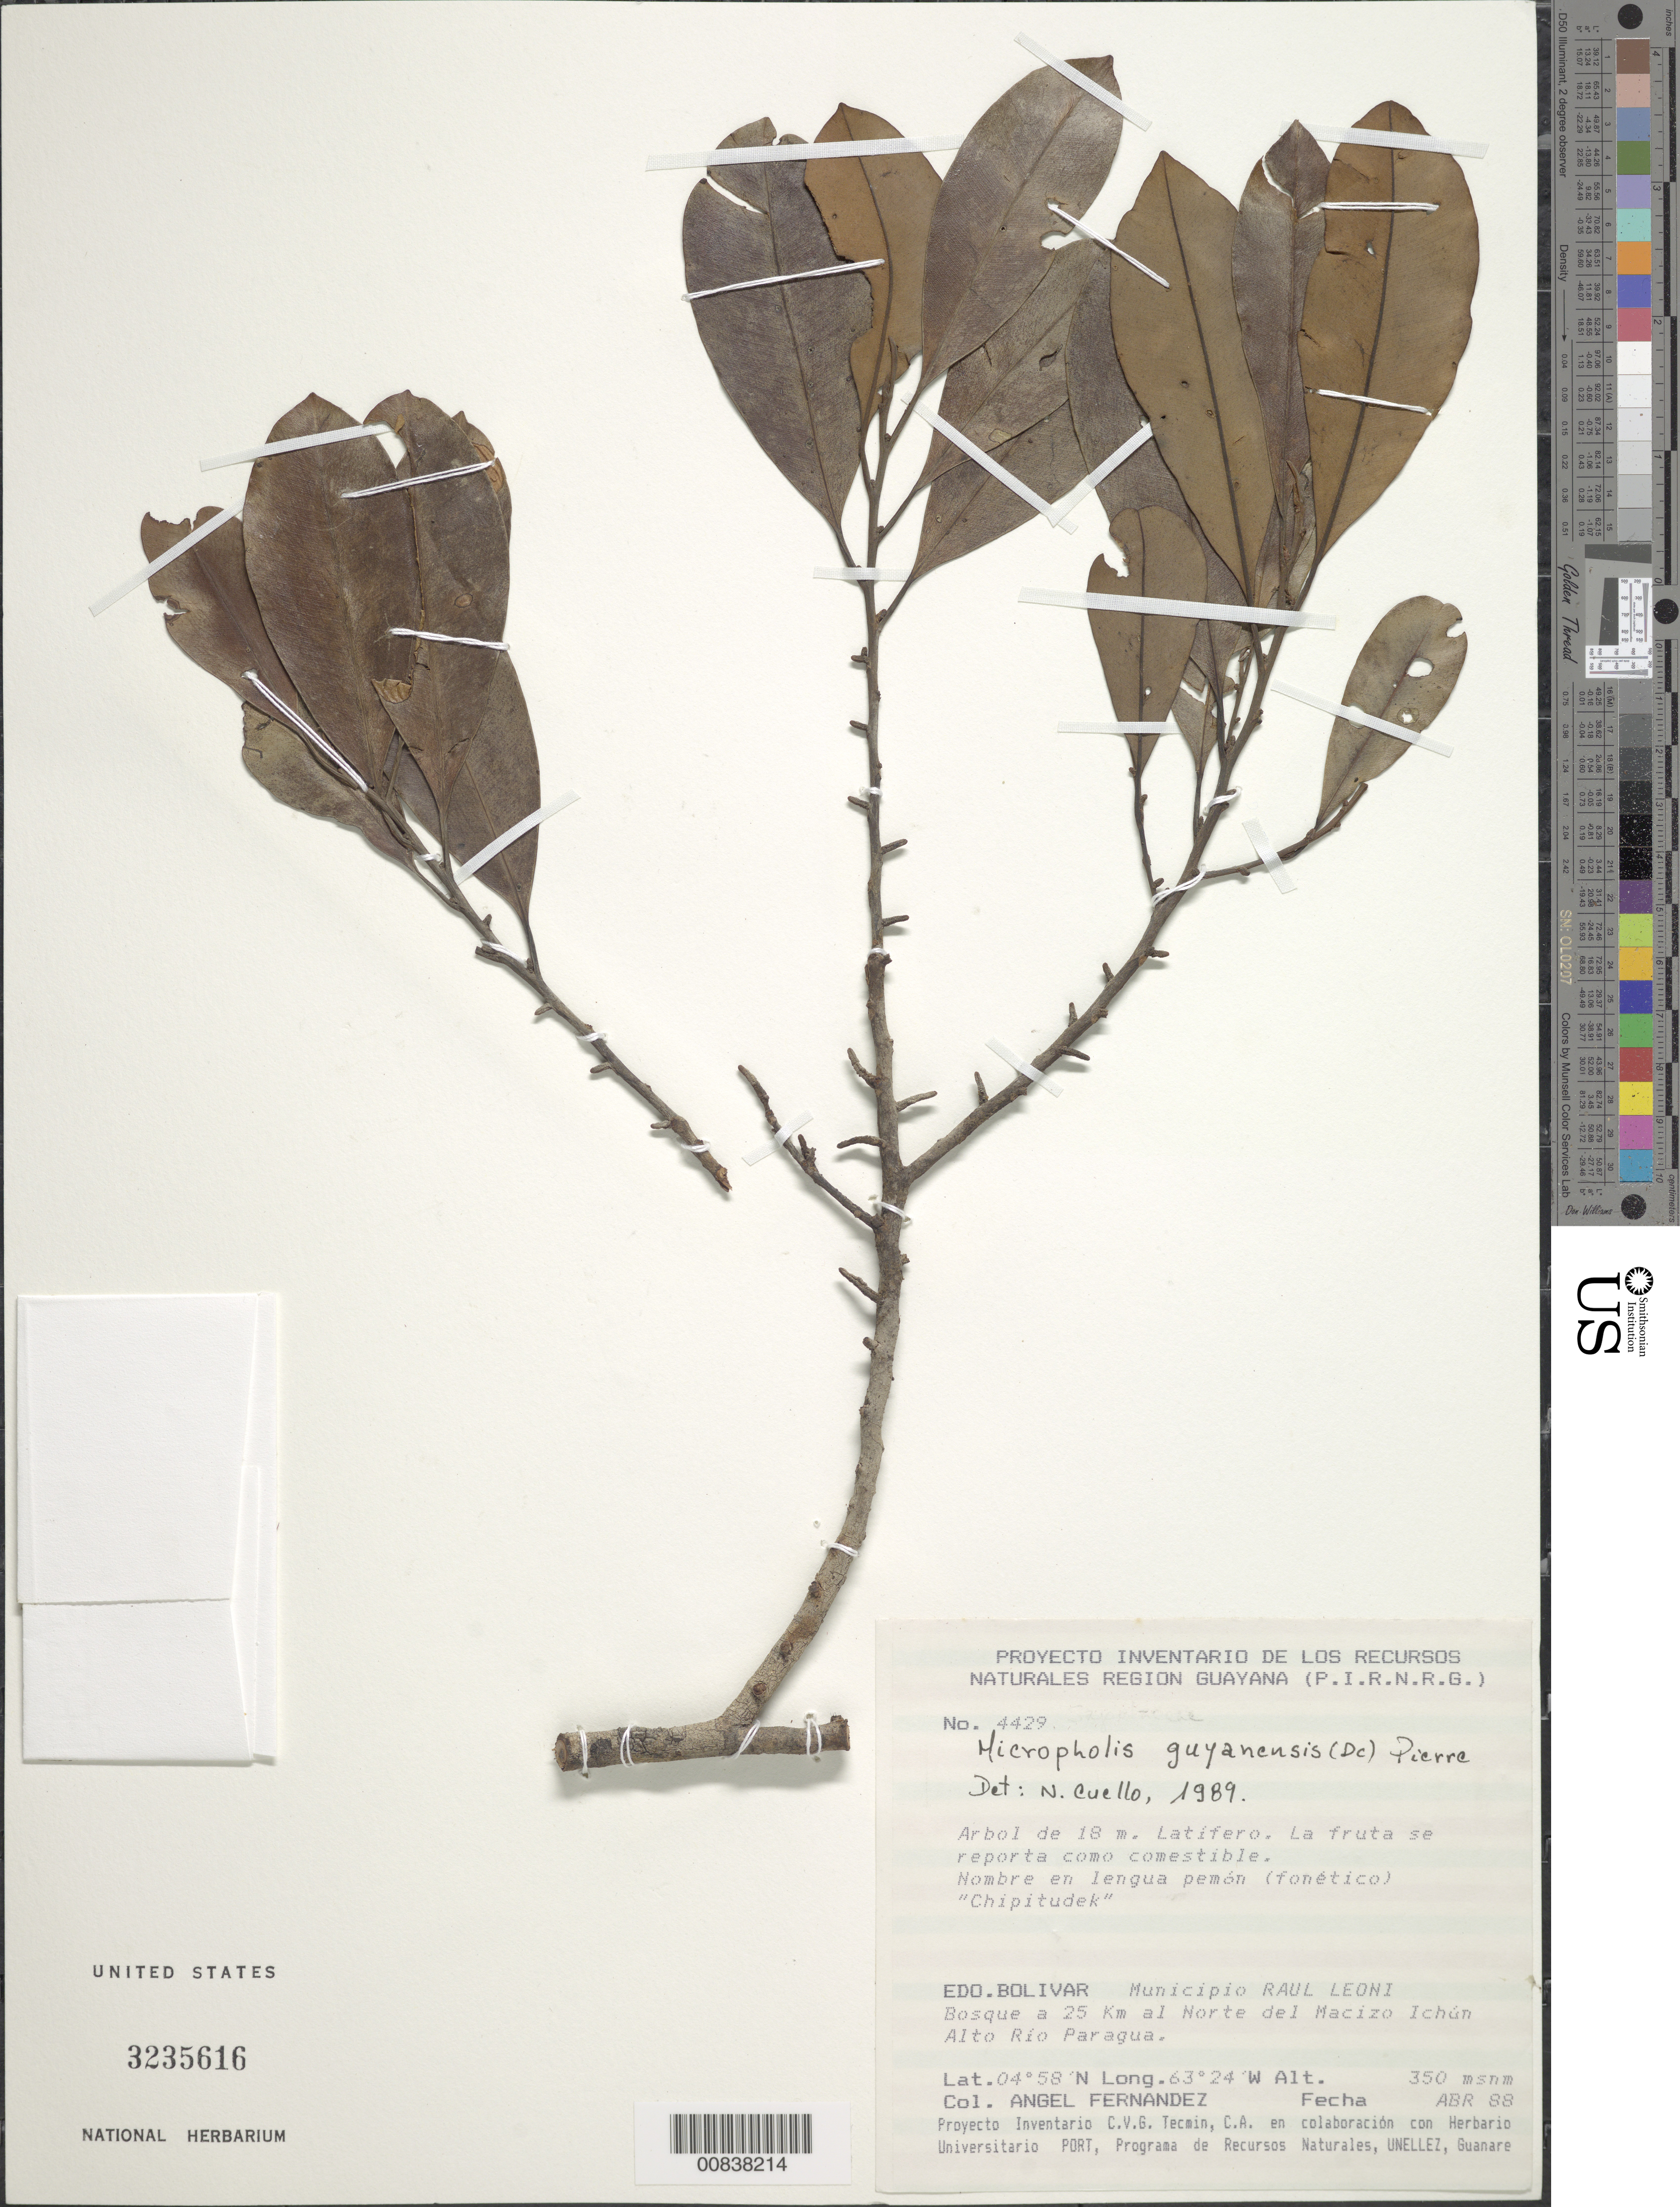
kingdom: Plantae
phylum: Tracheophyta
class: Magnoliopsida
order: Ericales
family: Sapotaceae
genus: Micropholis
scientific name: Micropholis guyanensis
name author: (A. DC.) Pierre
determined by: Cuello, Nidia L.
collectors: A. Fernández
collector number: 4429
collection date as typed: Apr-88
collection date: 1988-04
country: Venezuela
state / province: Bolívar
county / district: Angostura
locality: Mun. Raúl Leoni [=Angostura], 25 km N del Macizo Ichún, alto Río Paragua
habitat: Forest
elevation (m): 350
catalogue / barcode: US 3235616